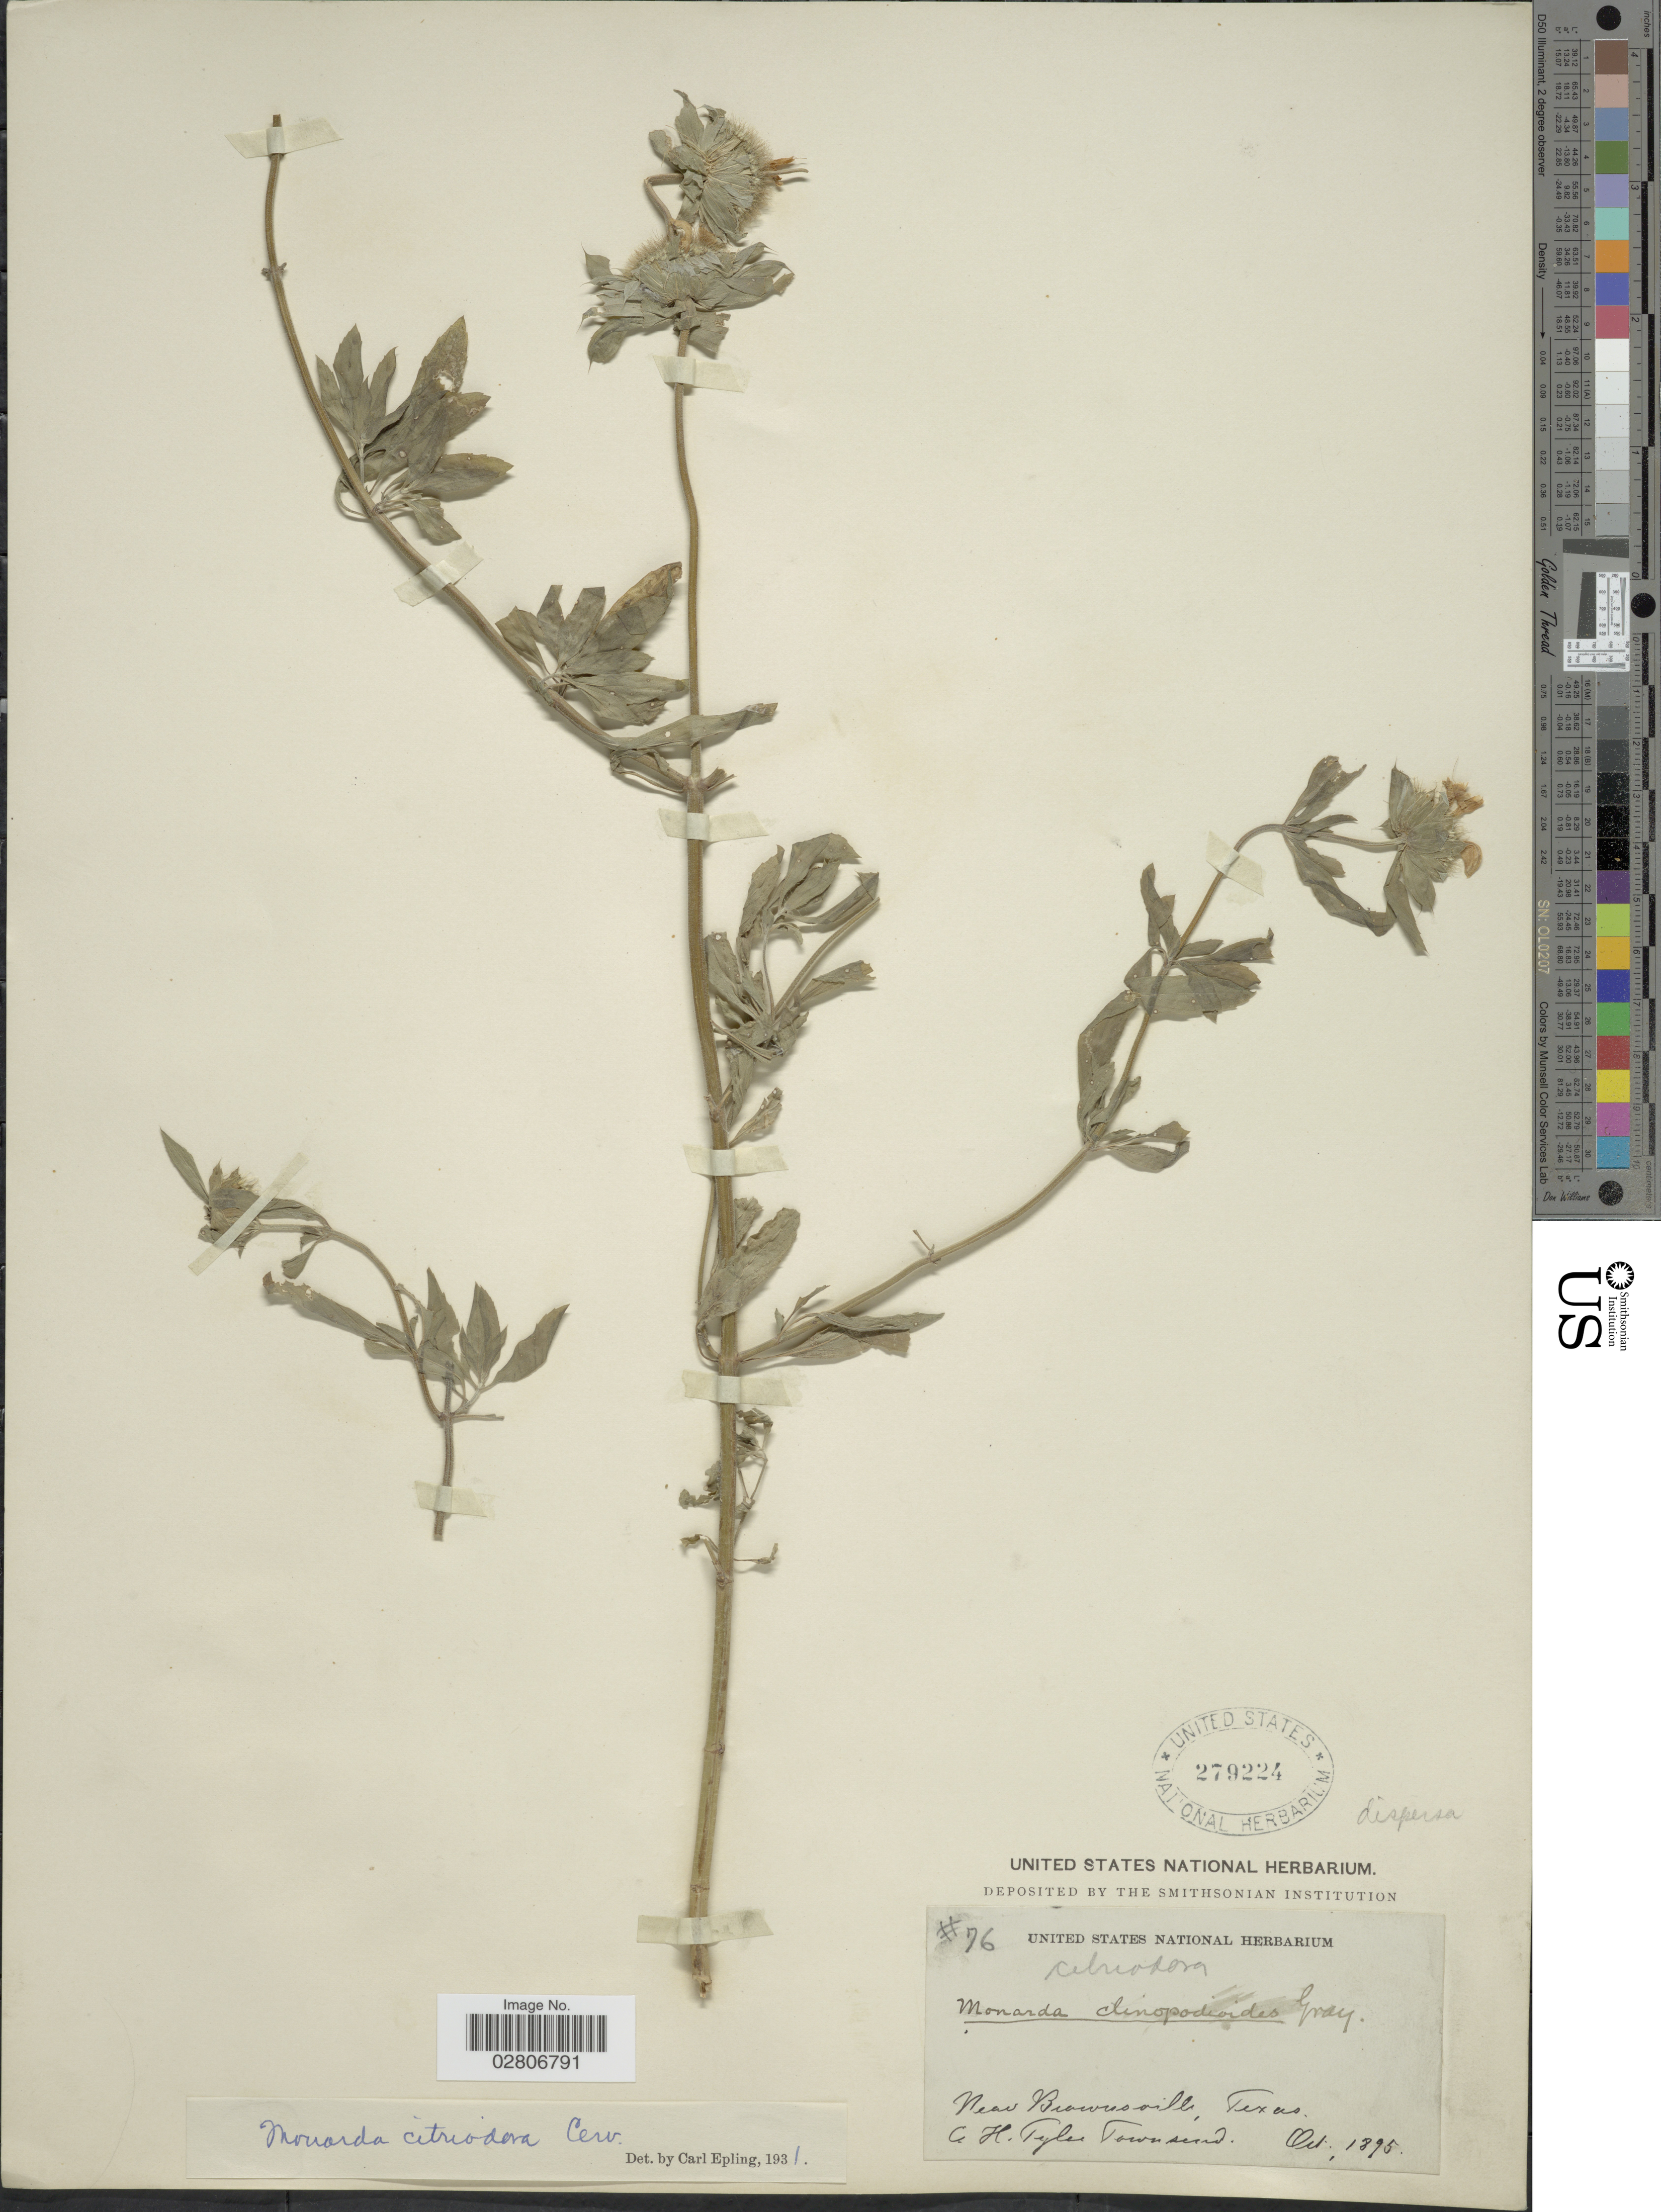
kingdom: Plantae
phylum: Tracheophyta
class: Magnoliopsida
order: Lamiales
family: Lamiaceae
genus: Monarda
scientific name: Monarda citriodora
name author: Cerv. ex Lag.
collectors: C. H. T. Townsend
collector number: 76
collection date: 1895-10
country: United States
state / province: Texas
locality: Near Brownsville.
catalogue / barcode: US 279224